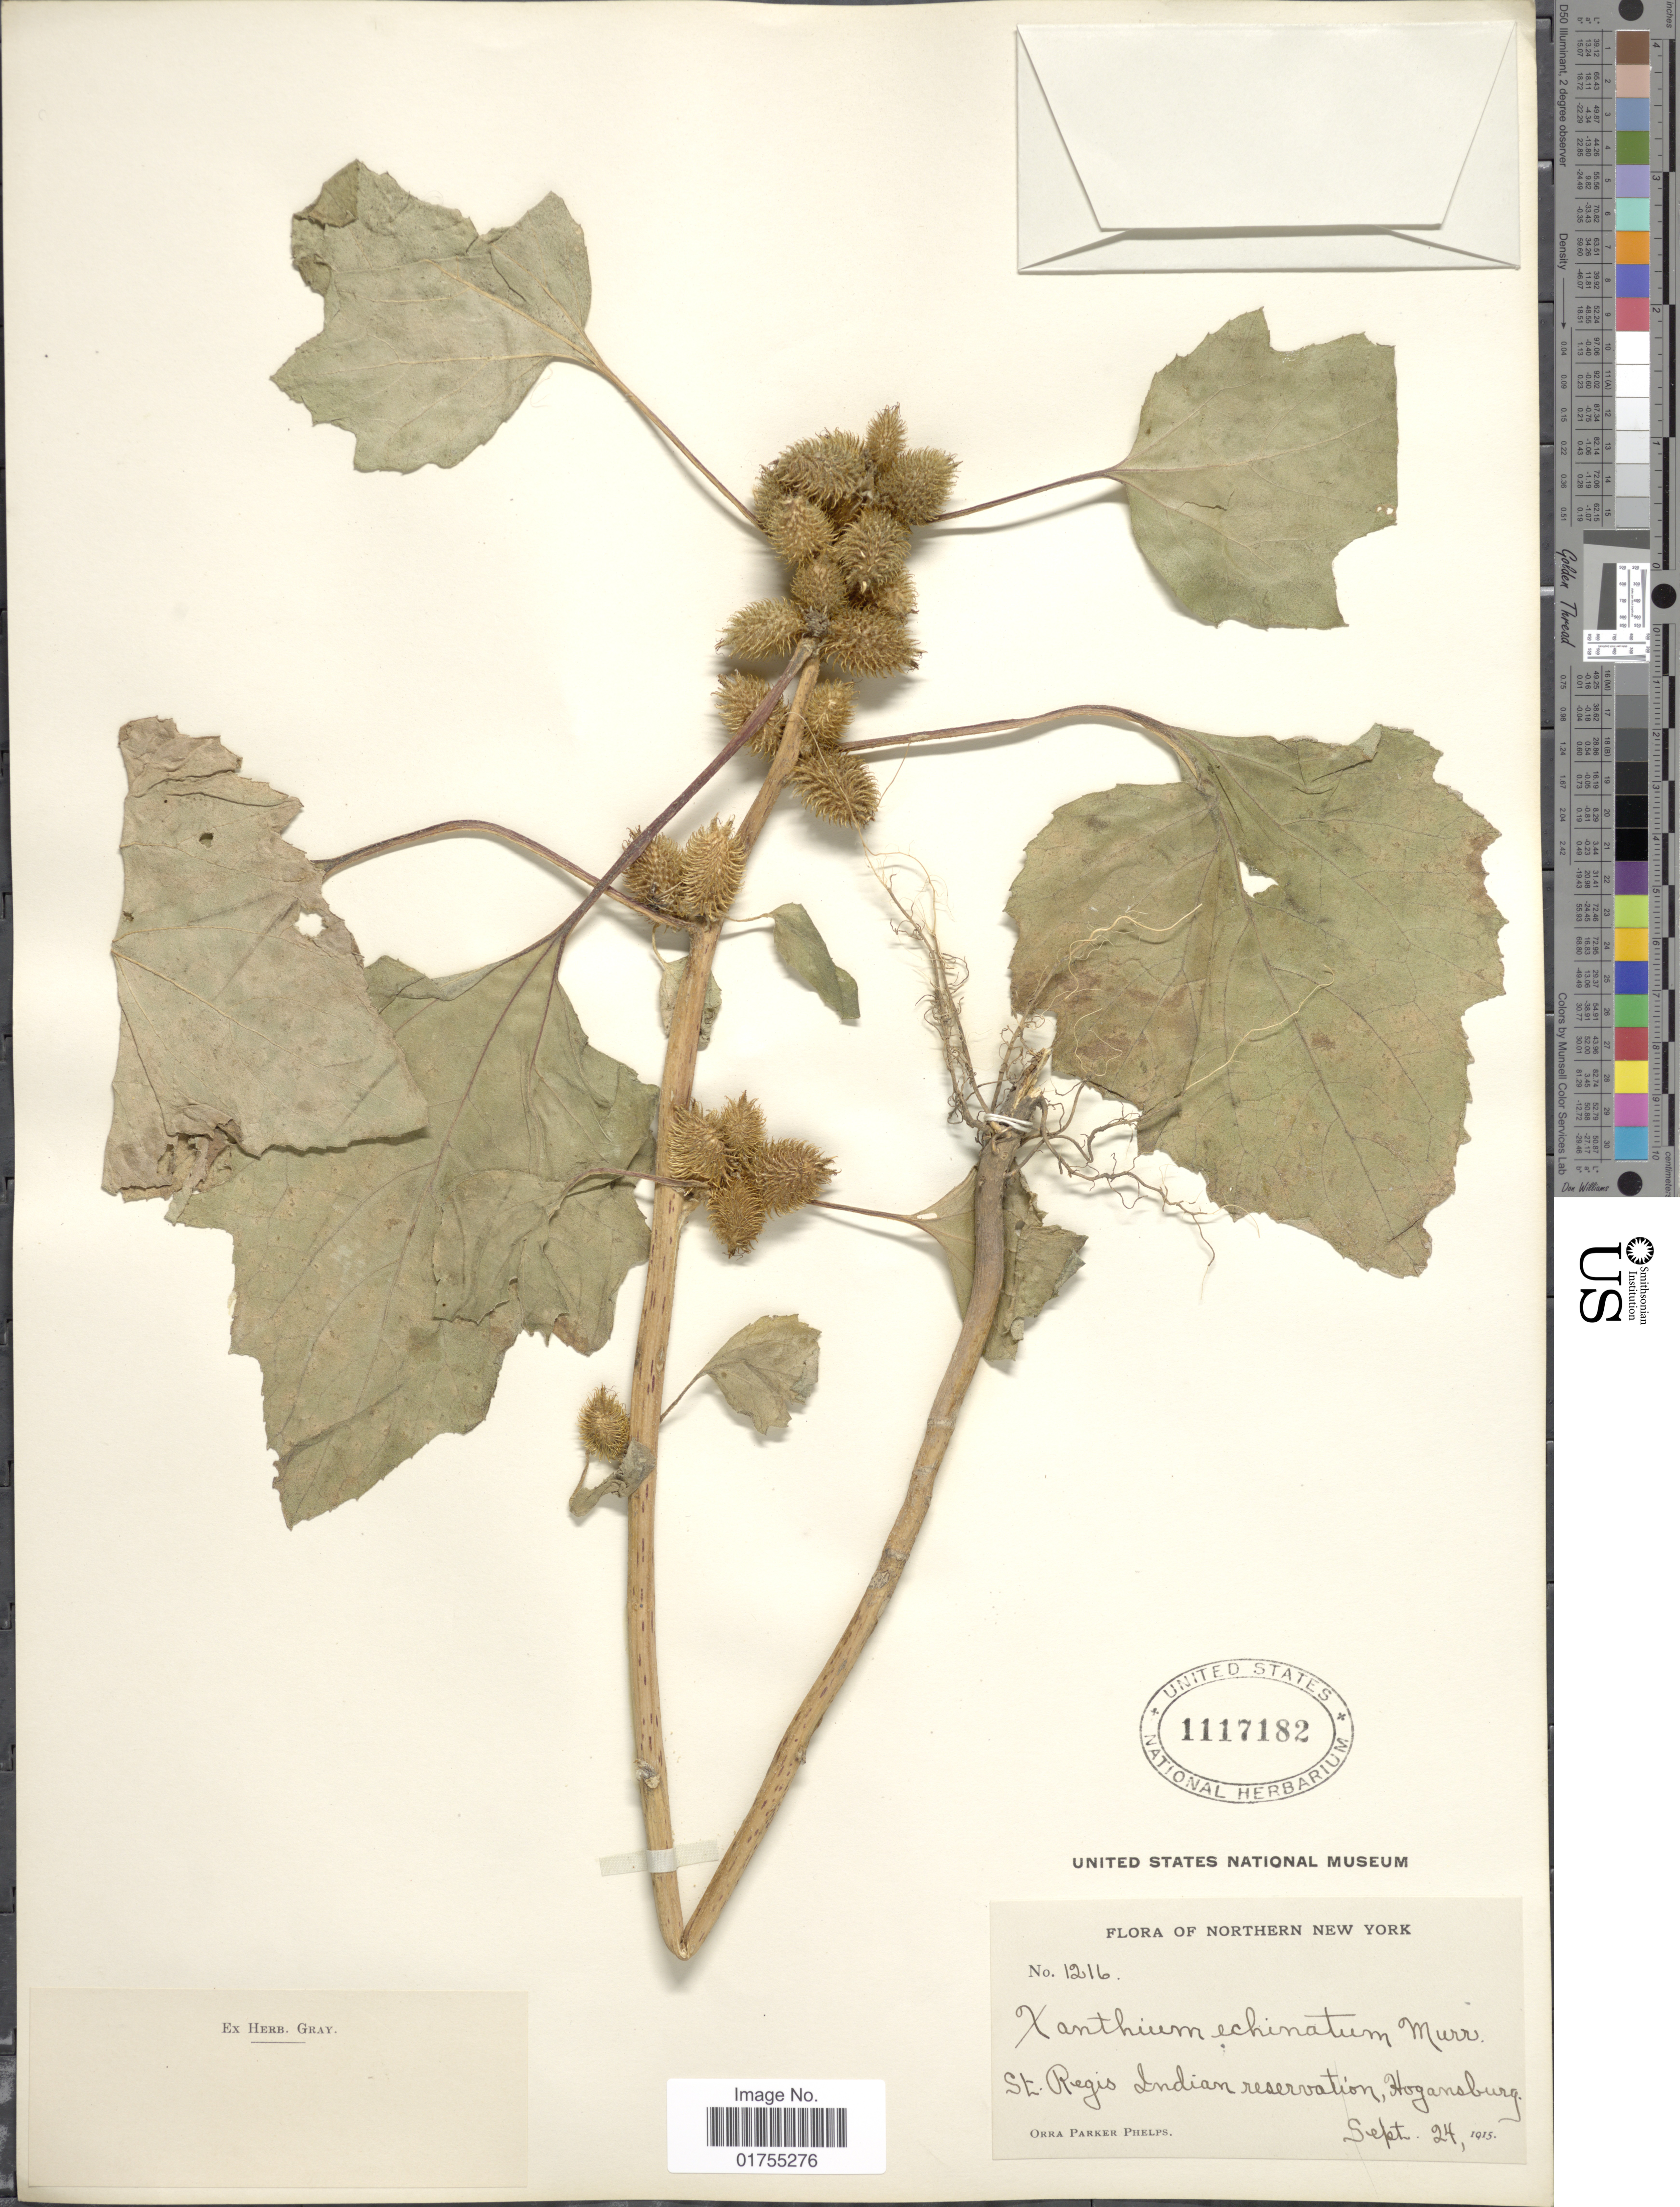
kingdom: Plantae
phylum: Tracheophyta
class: Magnoliopsida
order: Asterales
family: Asteraceae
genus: Xanthium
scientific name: Xanthium strumarium var. canadense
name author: (Mill.) Torr. & A. Gray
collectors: O. P. Phelps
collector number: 1216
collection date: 1915-09-24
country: United States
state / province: New York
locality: Northern New York, St. Regis Indian reservation, Hogansburg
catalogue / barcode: US 1117182